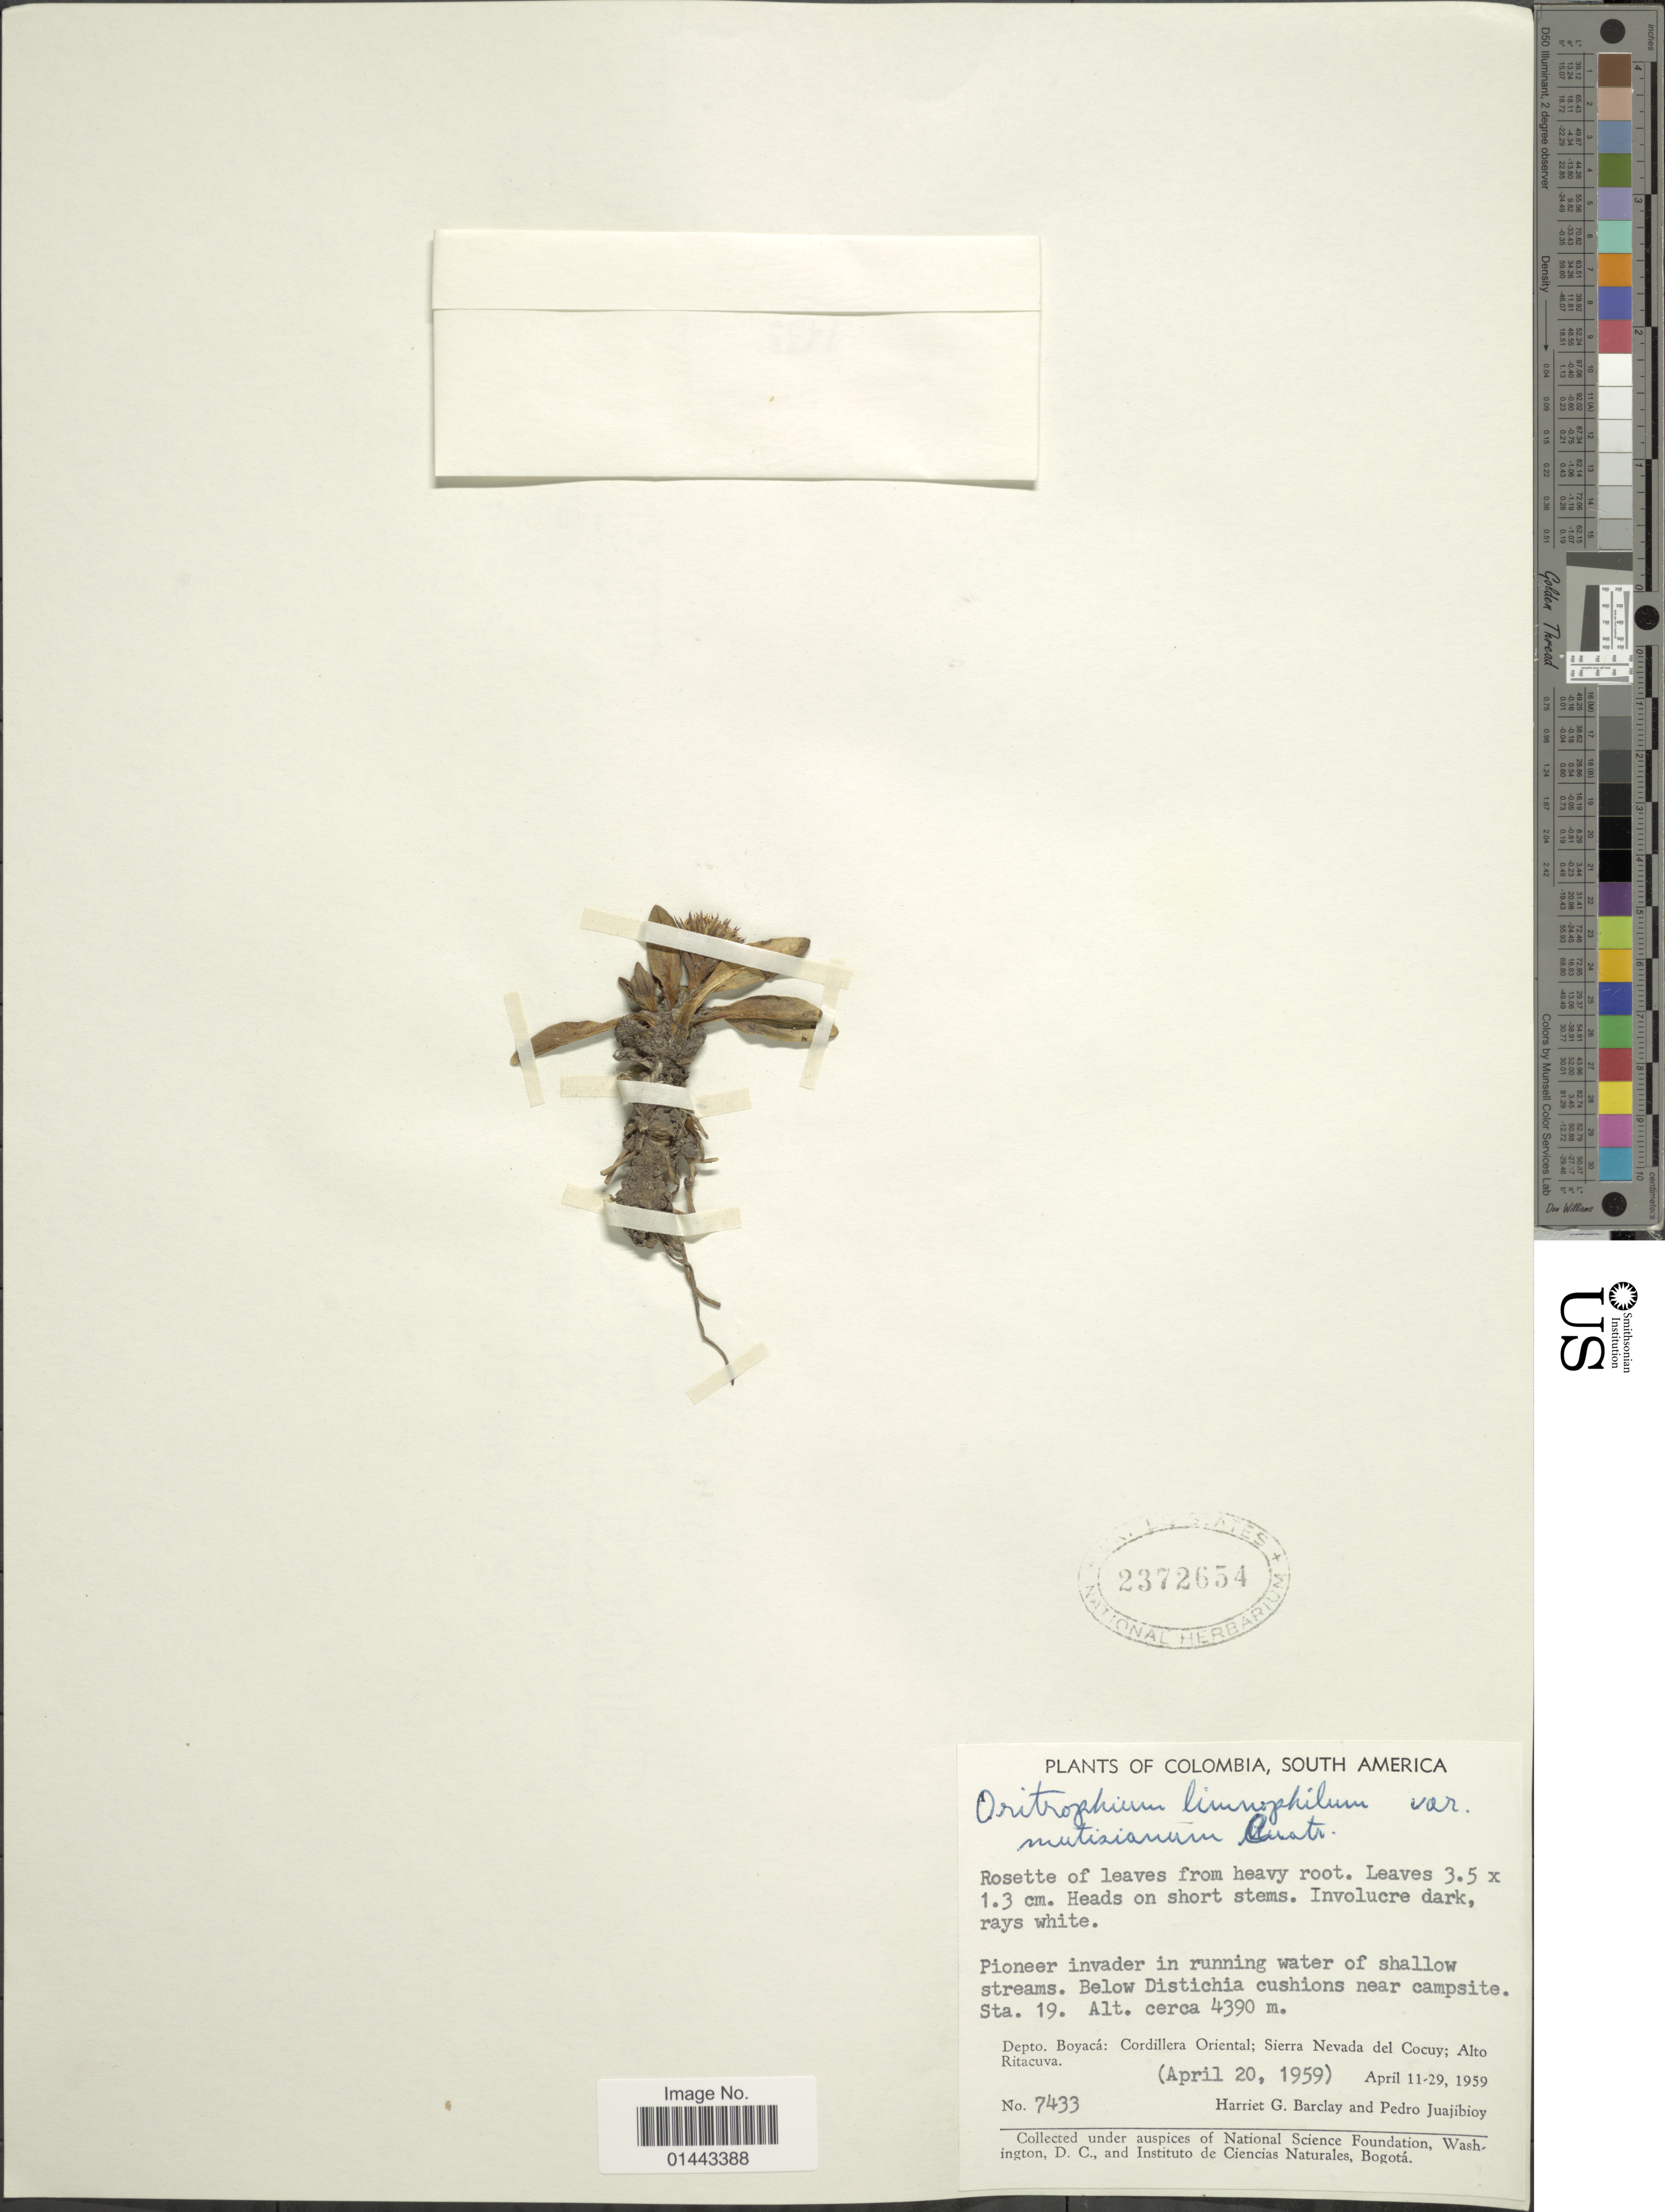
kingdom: Plantae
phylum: Tracheophyta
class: Magnoliopsida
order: Asterales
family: Asteraceae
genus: Oritrophium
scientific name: Oritrophium limnophilum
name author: (Sch. Bip.) Cuatrec.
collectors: H. G. Barclay & P. Juajibioy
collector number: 7433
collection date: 1959-04-11/1959-04-29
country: Colombia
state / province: Boyacá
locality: Cordillera Oriental: Sierra Nevada del Cocuy; Alto Ritacuva, ne;low Distichia cushions near campsite Sta. 19.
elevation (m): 4390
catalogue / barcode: US 2372654